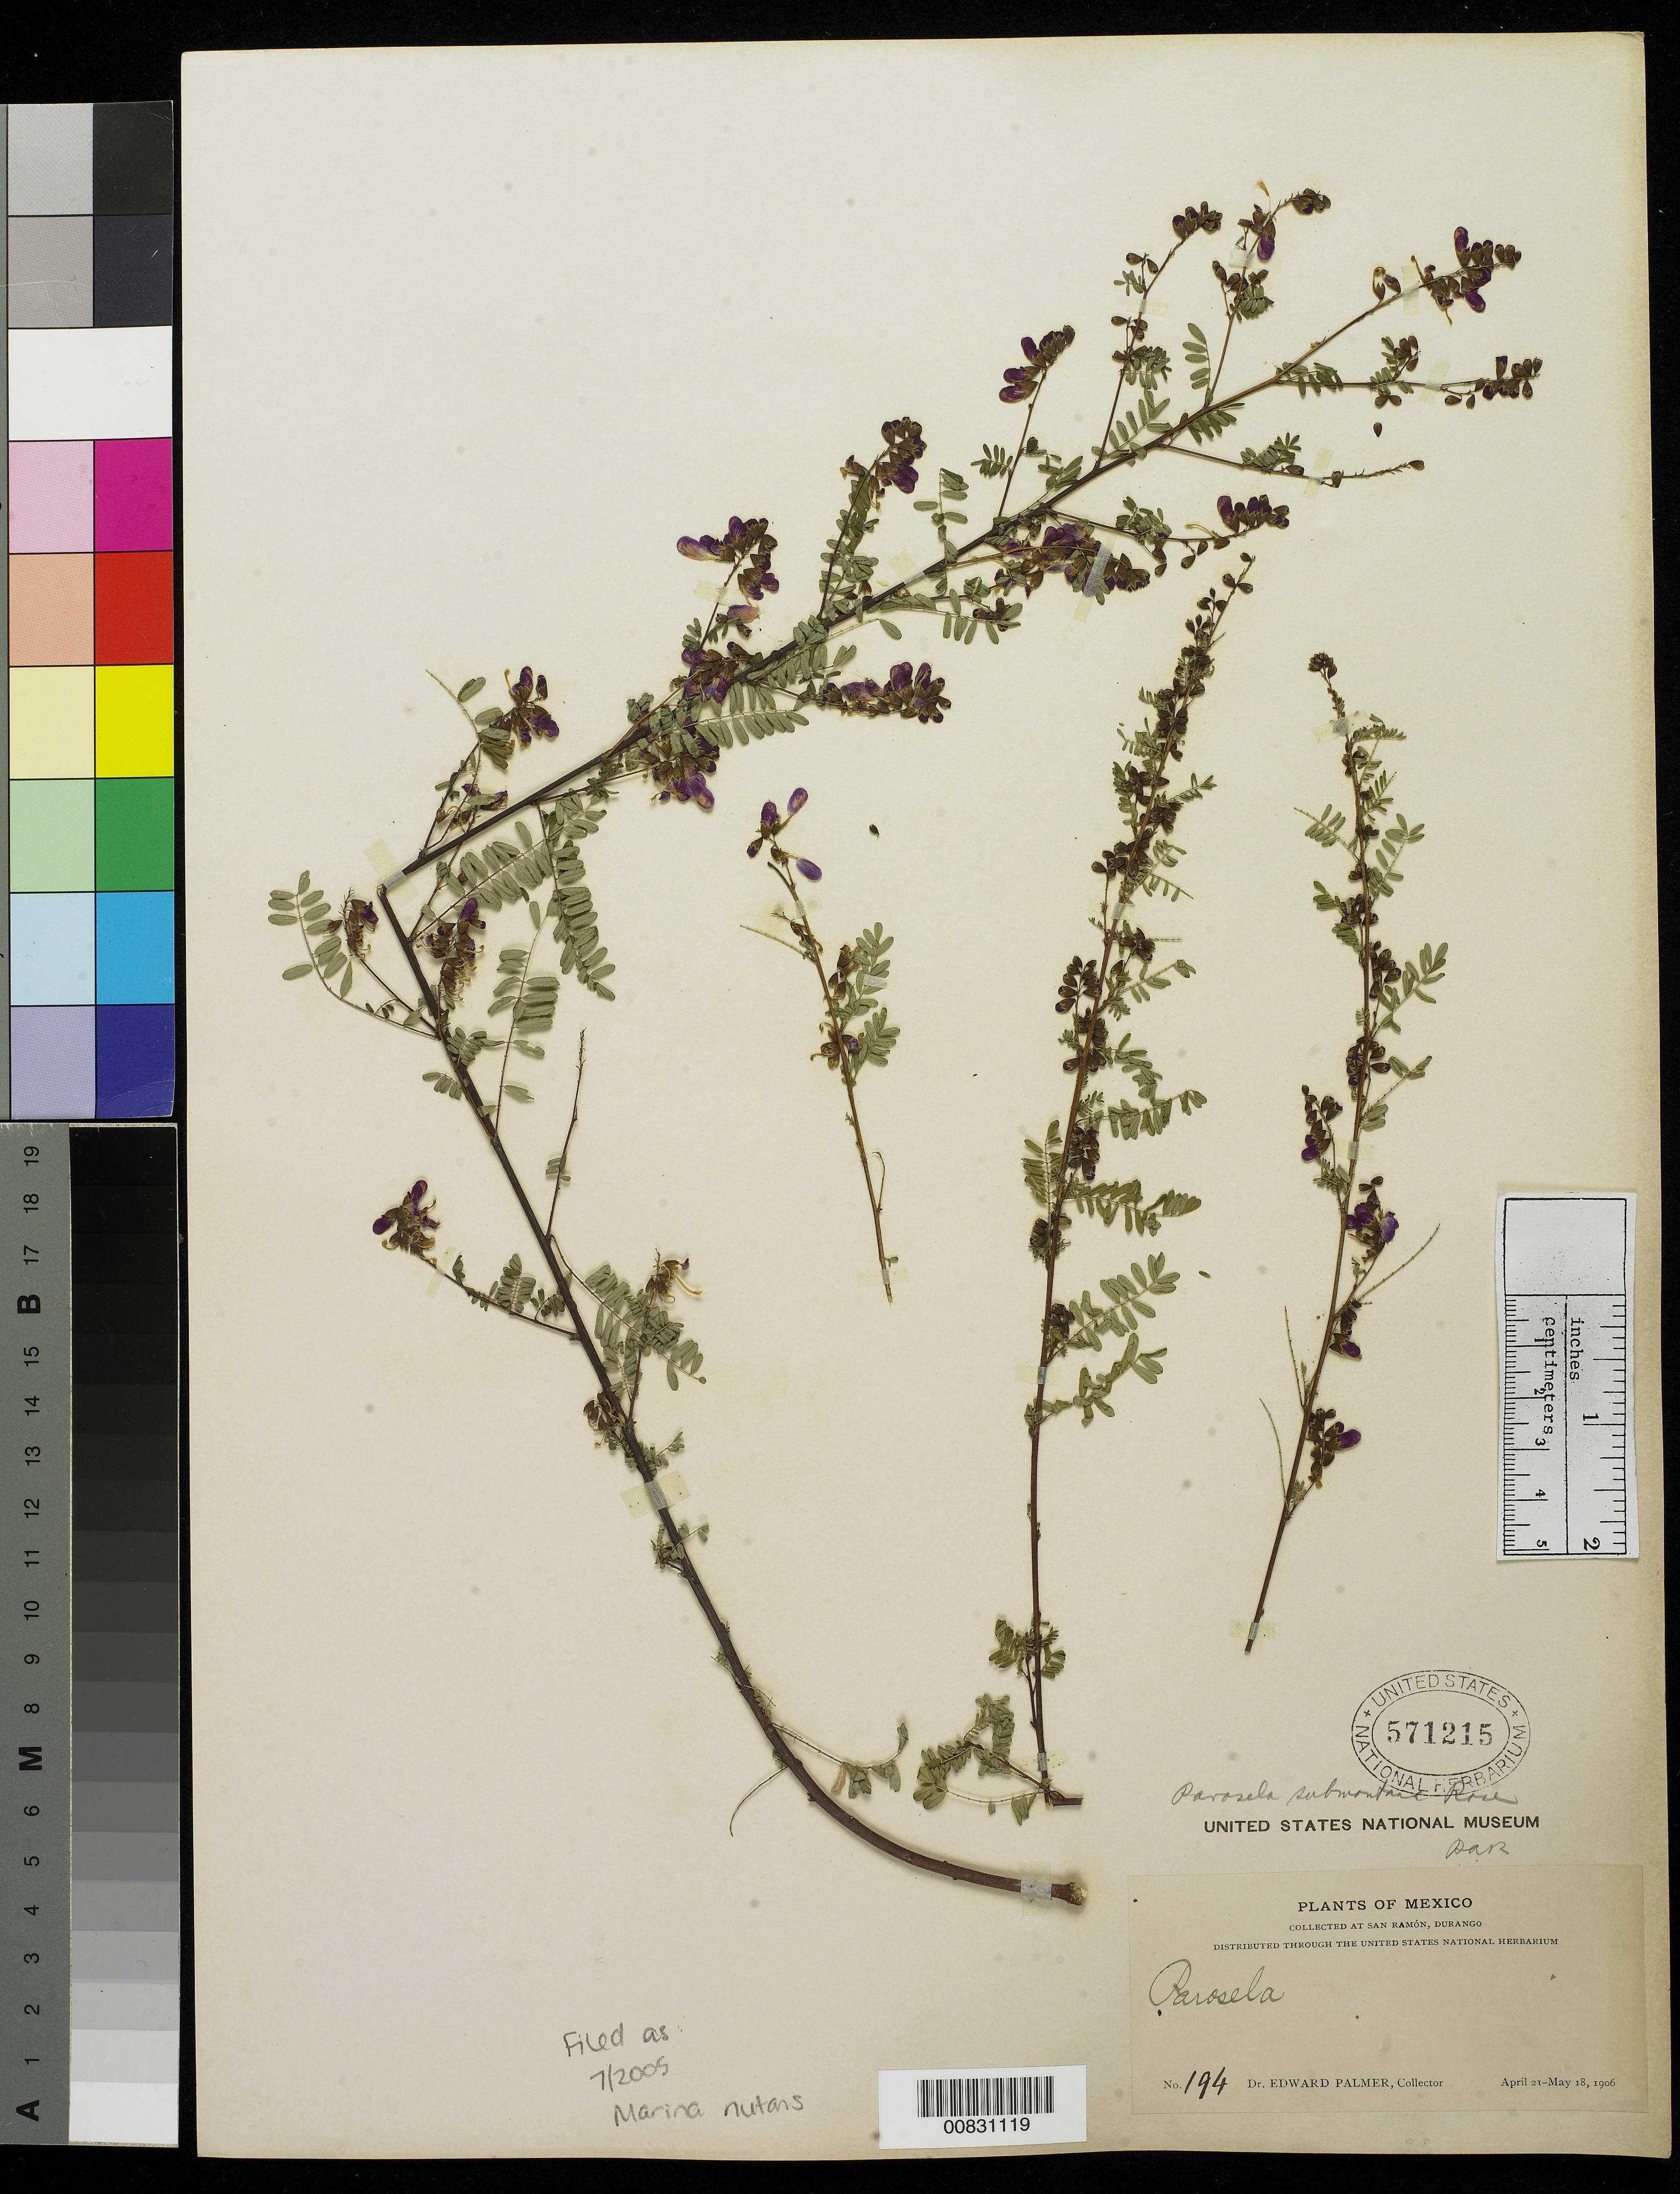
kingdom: Plantae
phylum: Tracheophyta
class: Magnoliopsida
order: Fabales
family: Fabaceae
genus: Marina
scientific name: Marina nutans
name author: (Cav.) Barneby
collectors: E. Palmer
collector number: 194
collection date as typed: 21 Apr 1906 to 18 May 1906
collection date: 1906-04-21/1906-05-18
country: Mexico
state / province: Durango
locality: San Ramón, Durango.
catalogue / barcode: US 571215